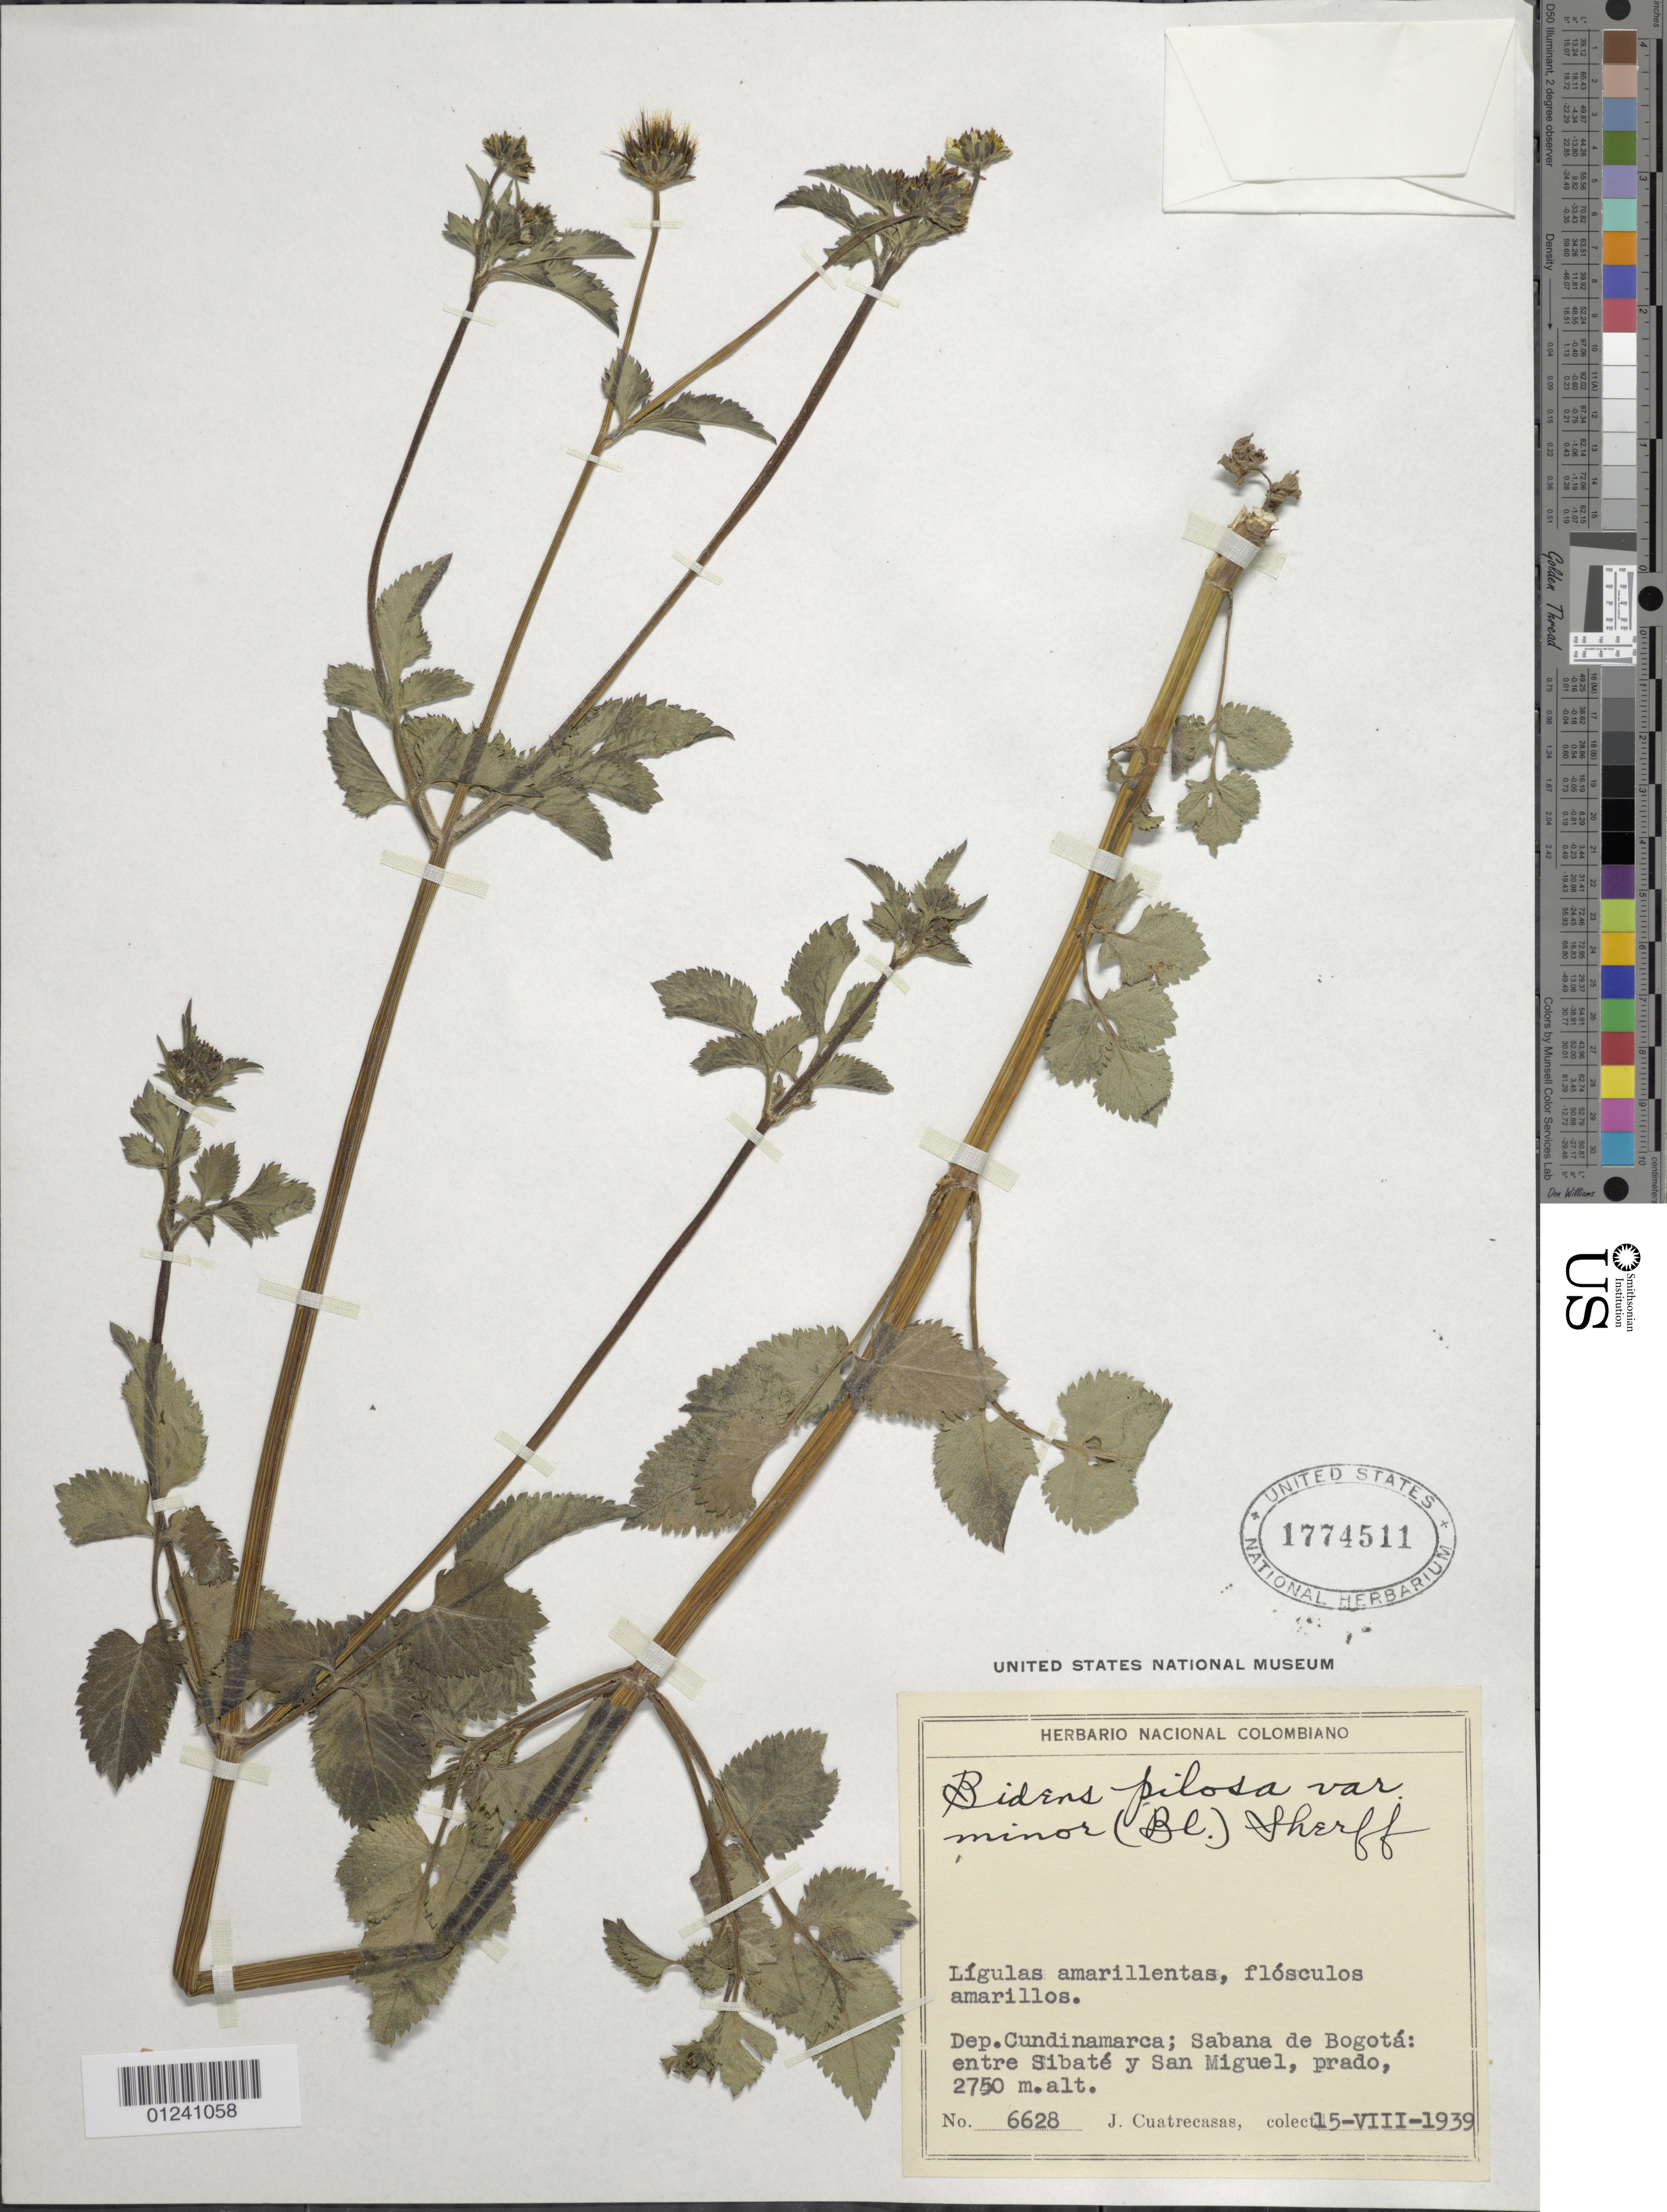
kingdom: Plantae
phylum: Tracheophyta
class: Magnoliopsida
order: Asterales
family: Asteraceae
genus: Bidens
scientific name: Bidens pilosa var. minor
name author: (Blume) Sherff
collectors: J. Cuatrecasas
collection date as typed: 15 Aug 1939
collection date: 1939-08-15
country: Colombia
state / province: Cundinamarca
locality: Dep. Cundinamarca: Sabana de Bogotá: entre Sibaté y San Miguel, prado.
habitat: prado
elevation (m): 2750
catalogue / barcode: US 1774511